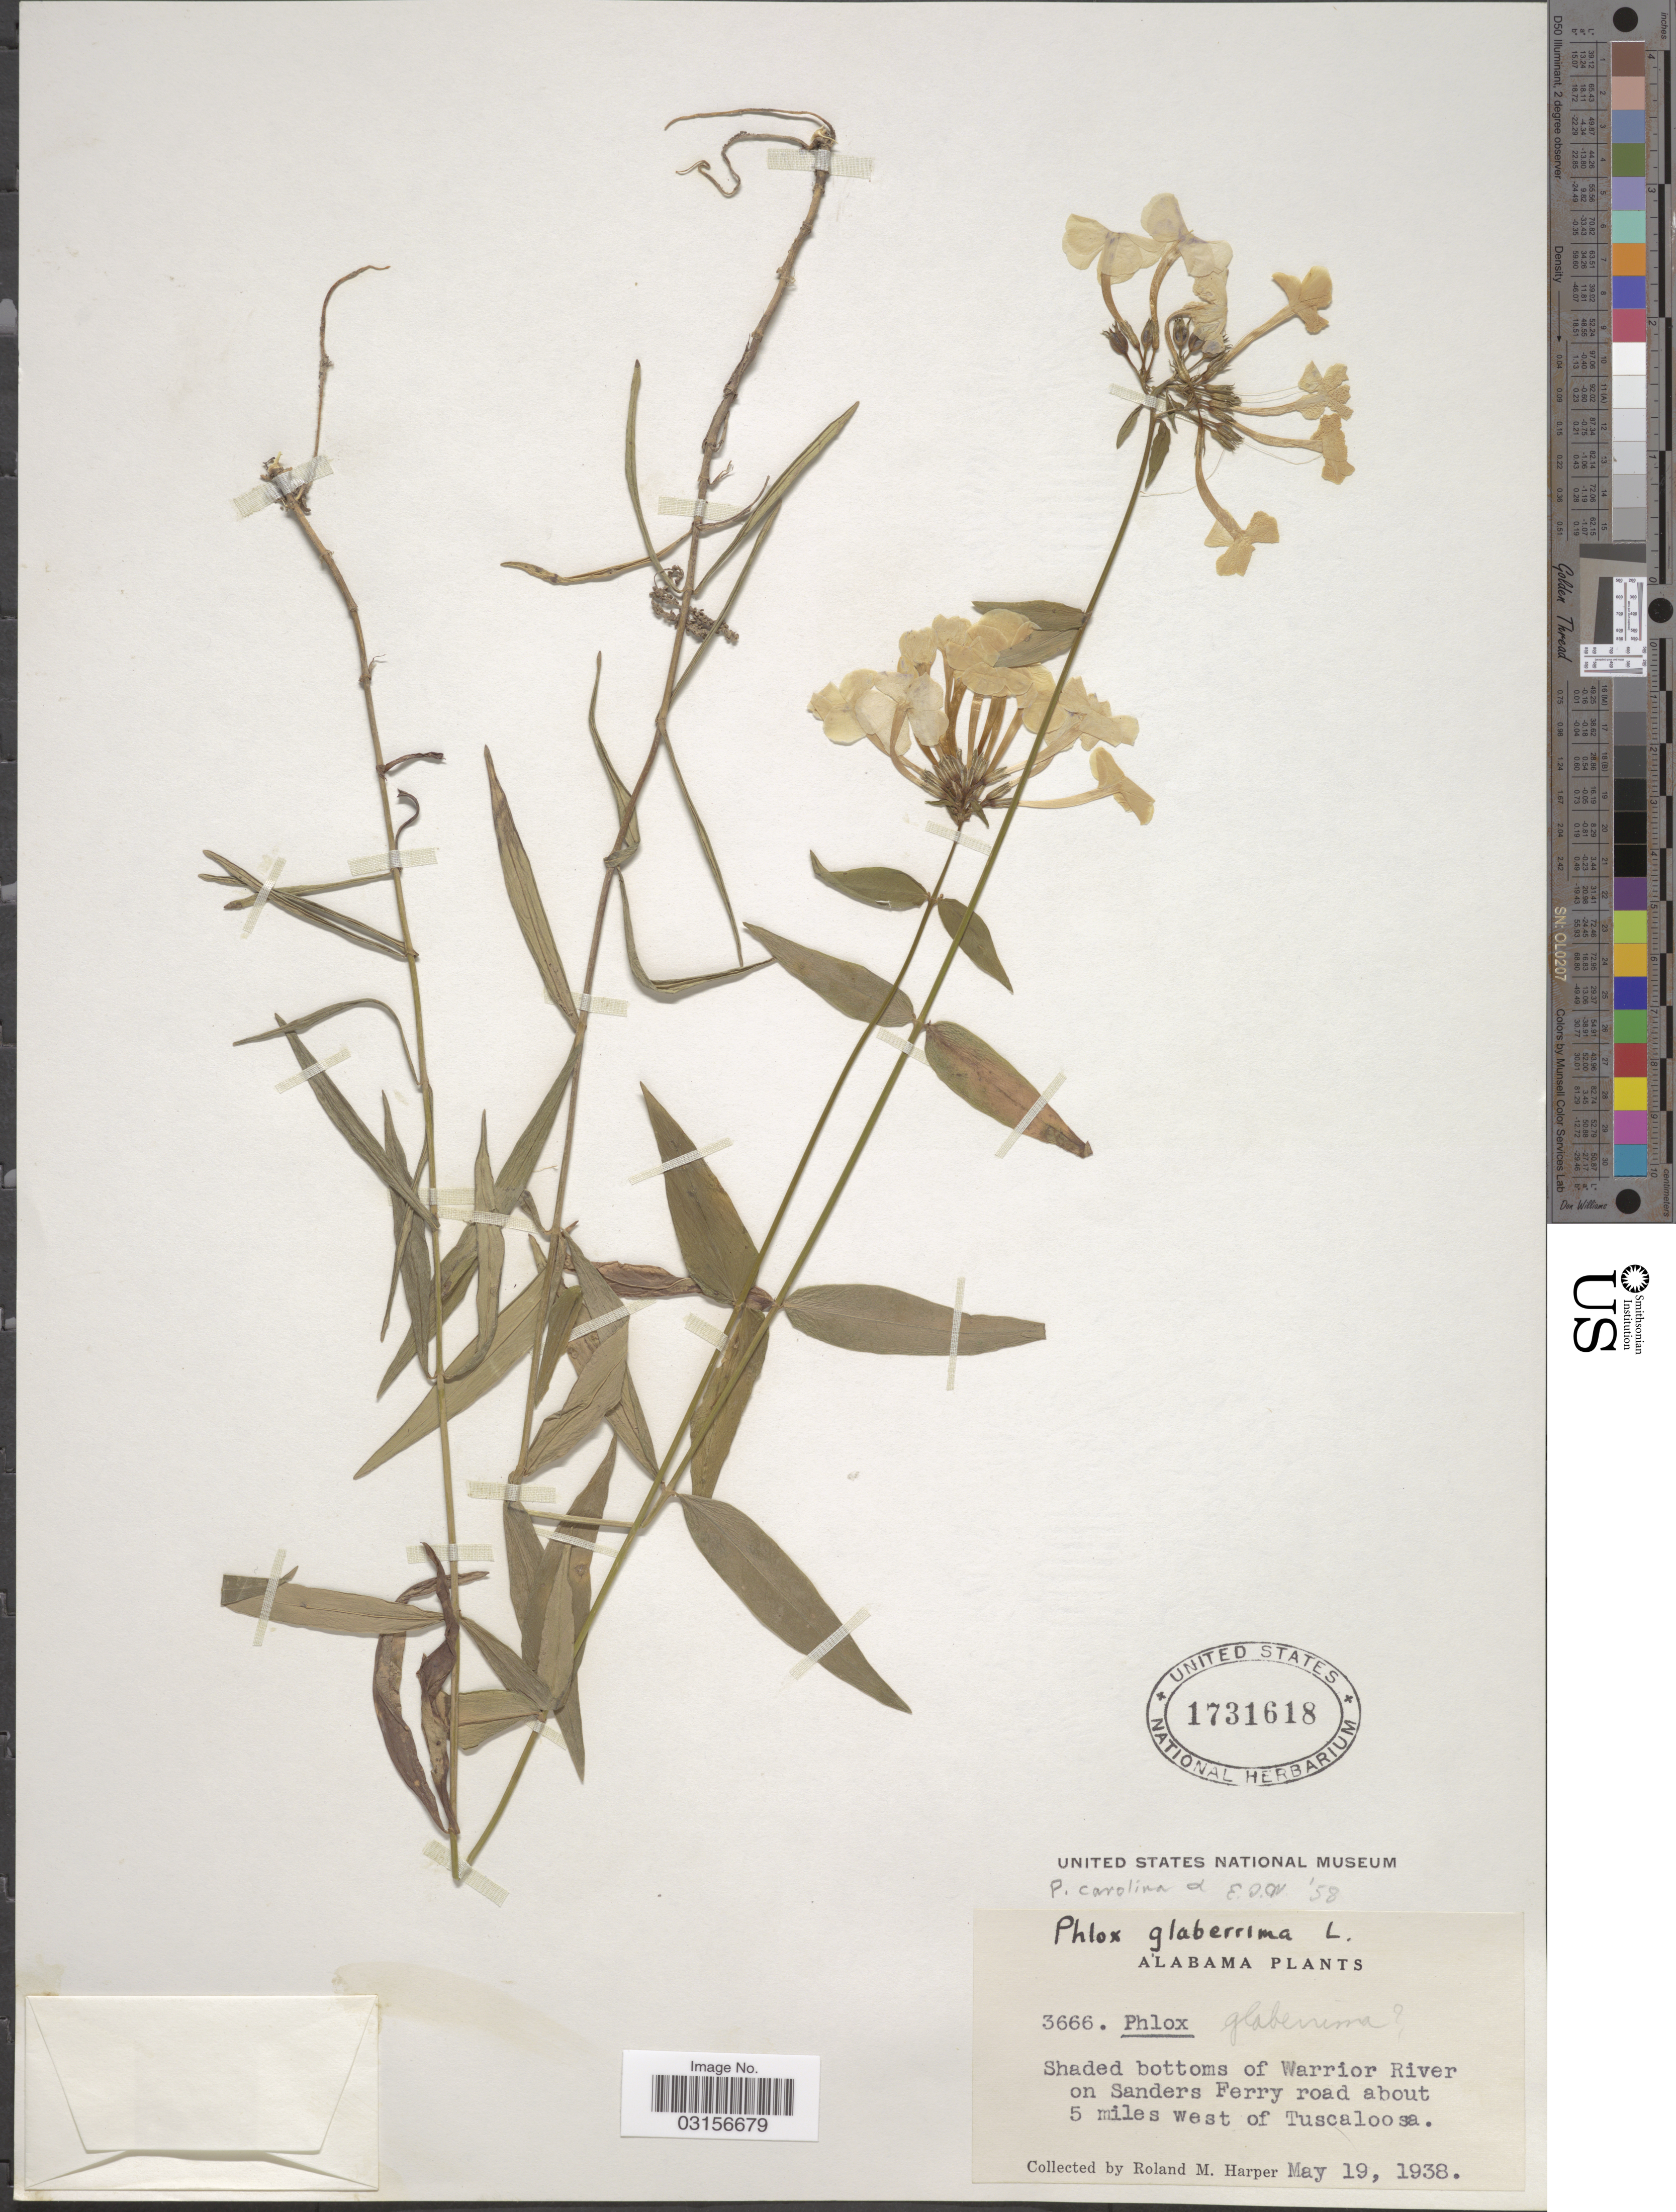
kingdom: Plantae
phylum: Tracheophyta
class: Magnoliopsida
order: Ericales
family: Polemoniaceae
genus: Phlox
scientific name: Phlox carolina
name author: L.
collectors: R. Harper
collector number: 3666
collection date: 1938-05-19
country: United States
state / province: Alabama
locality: Shaded bottoms of Warrior River on Sanders Ferry road about 5 miles west of Tuscaloosa.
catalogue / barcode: US 1731618